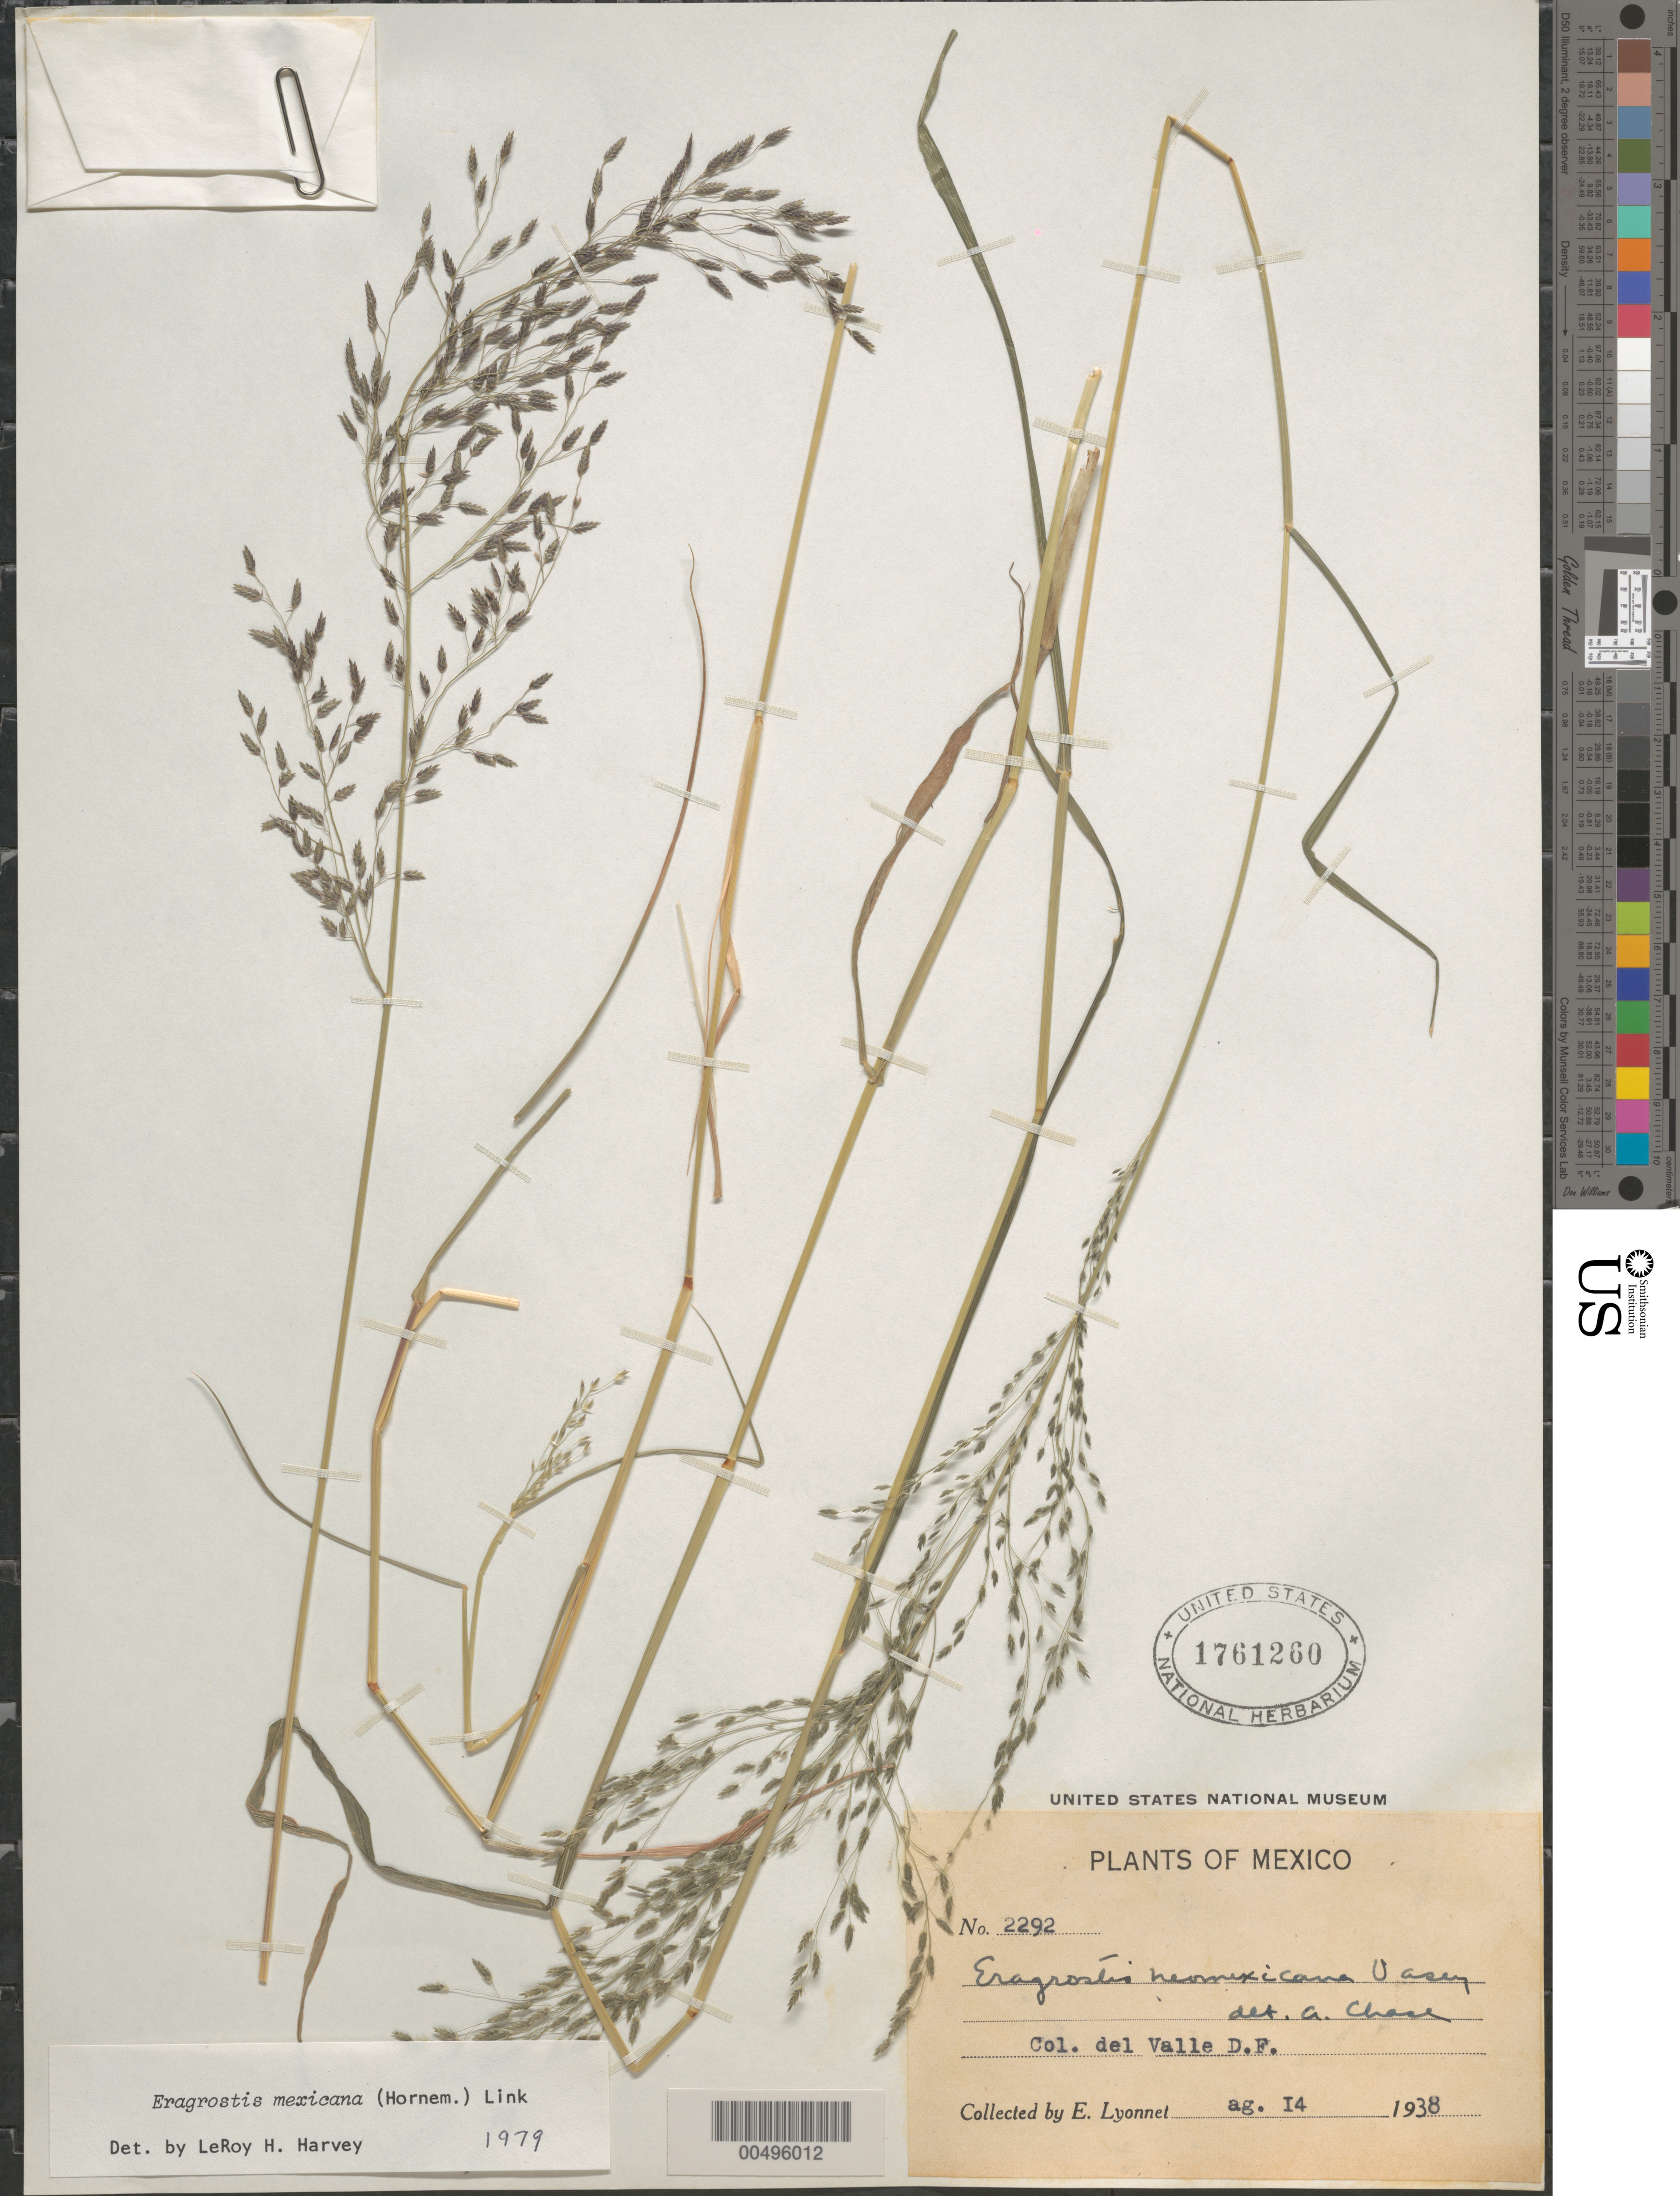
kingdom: Plantae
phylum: Tracheophyta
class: Liliopsida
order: Poales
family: Poaceae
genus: Eragrostis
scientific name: Eragrostis mexicana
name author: (Hornem.) Link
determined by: Harvey, L. H.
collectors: Bro. E. Lyonnet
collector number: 2292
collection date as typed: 14 Aug 1938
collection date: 1938-08-14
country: Mexico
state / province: Distrito Federal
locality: Col. del Valle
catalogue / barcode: US 1761260